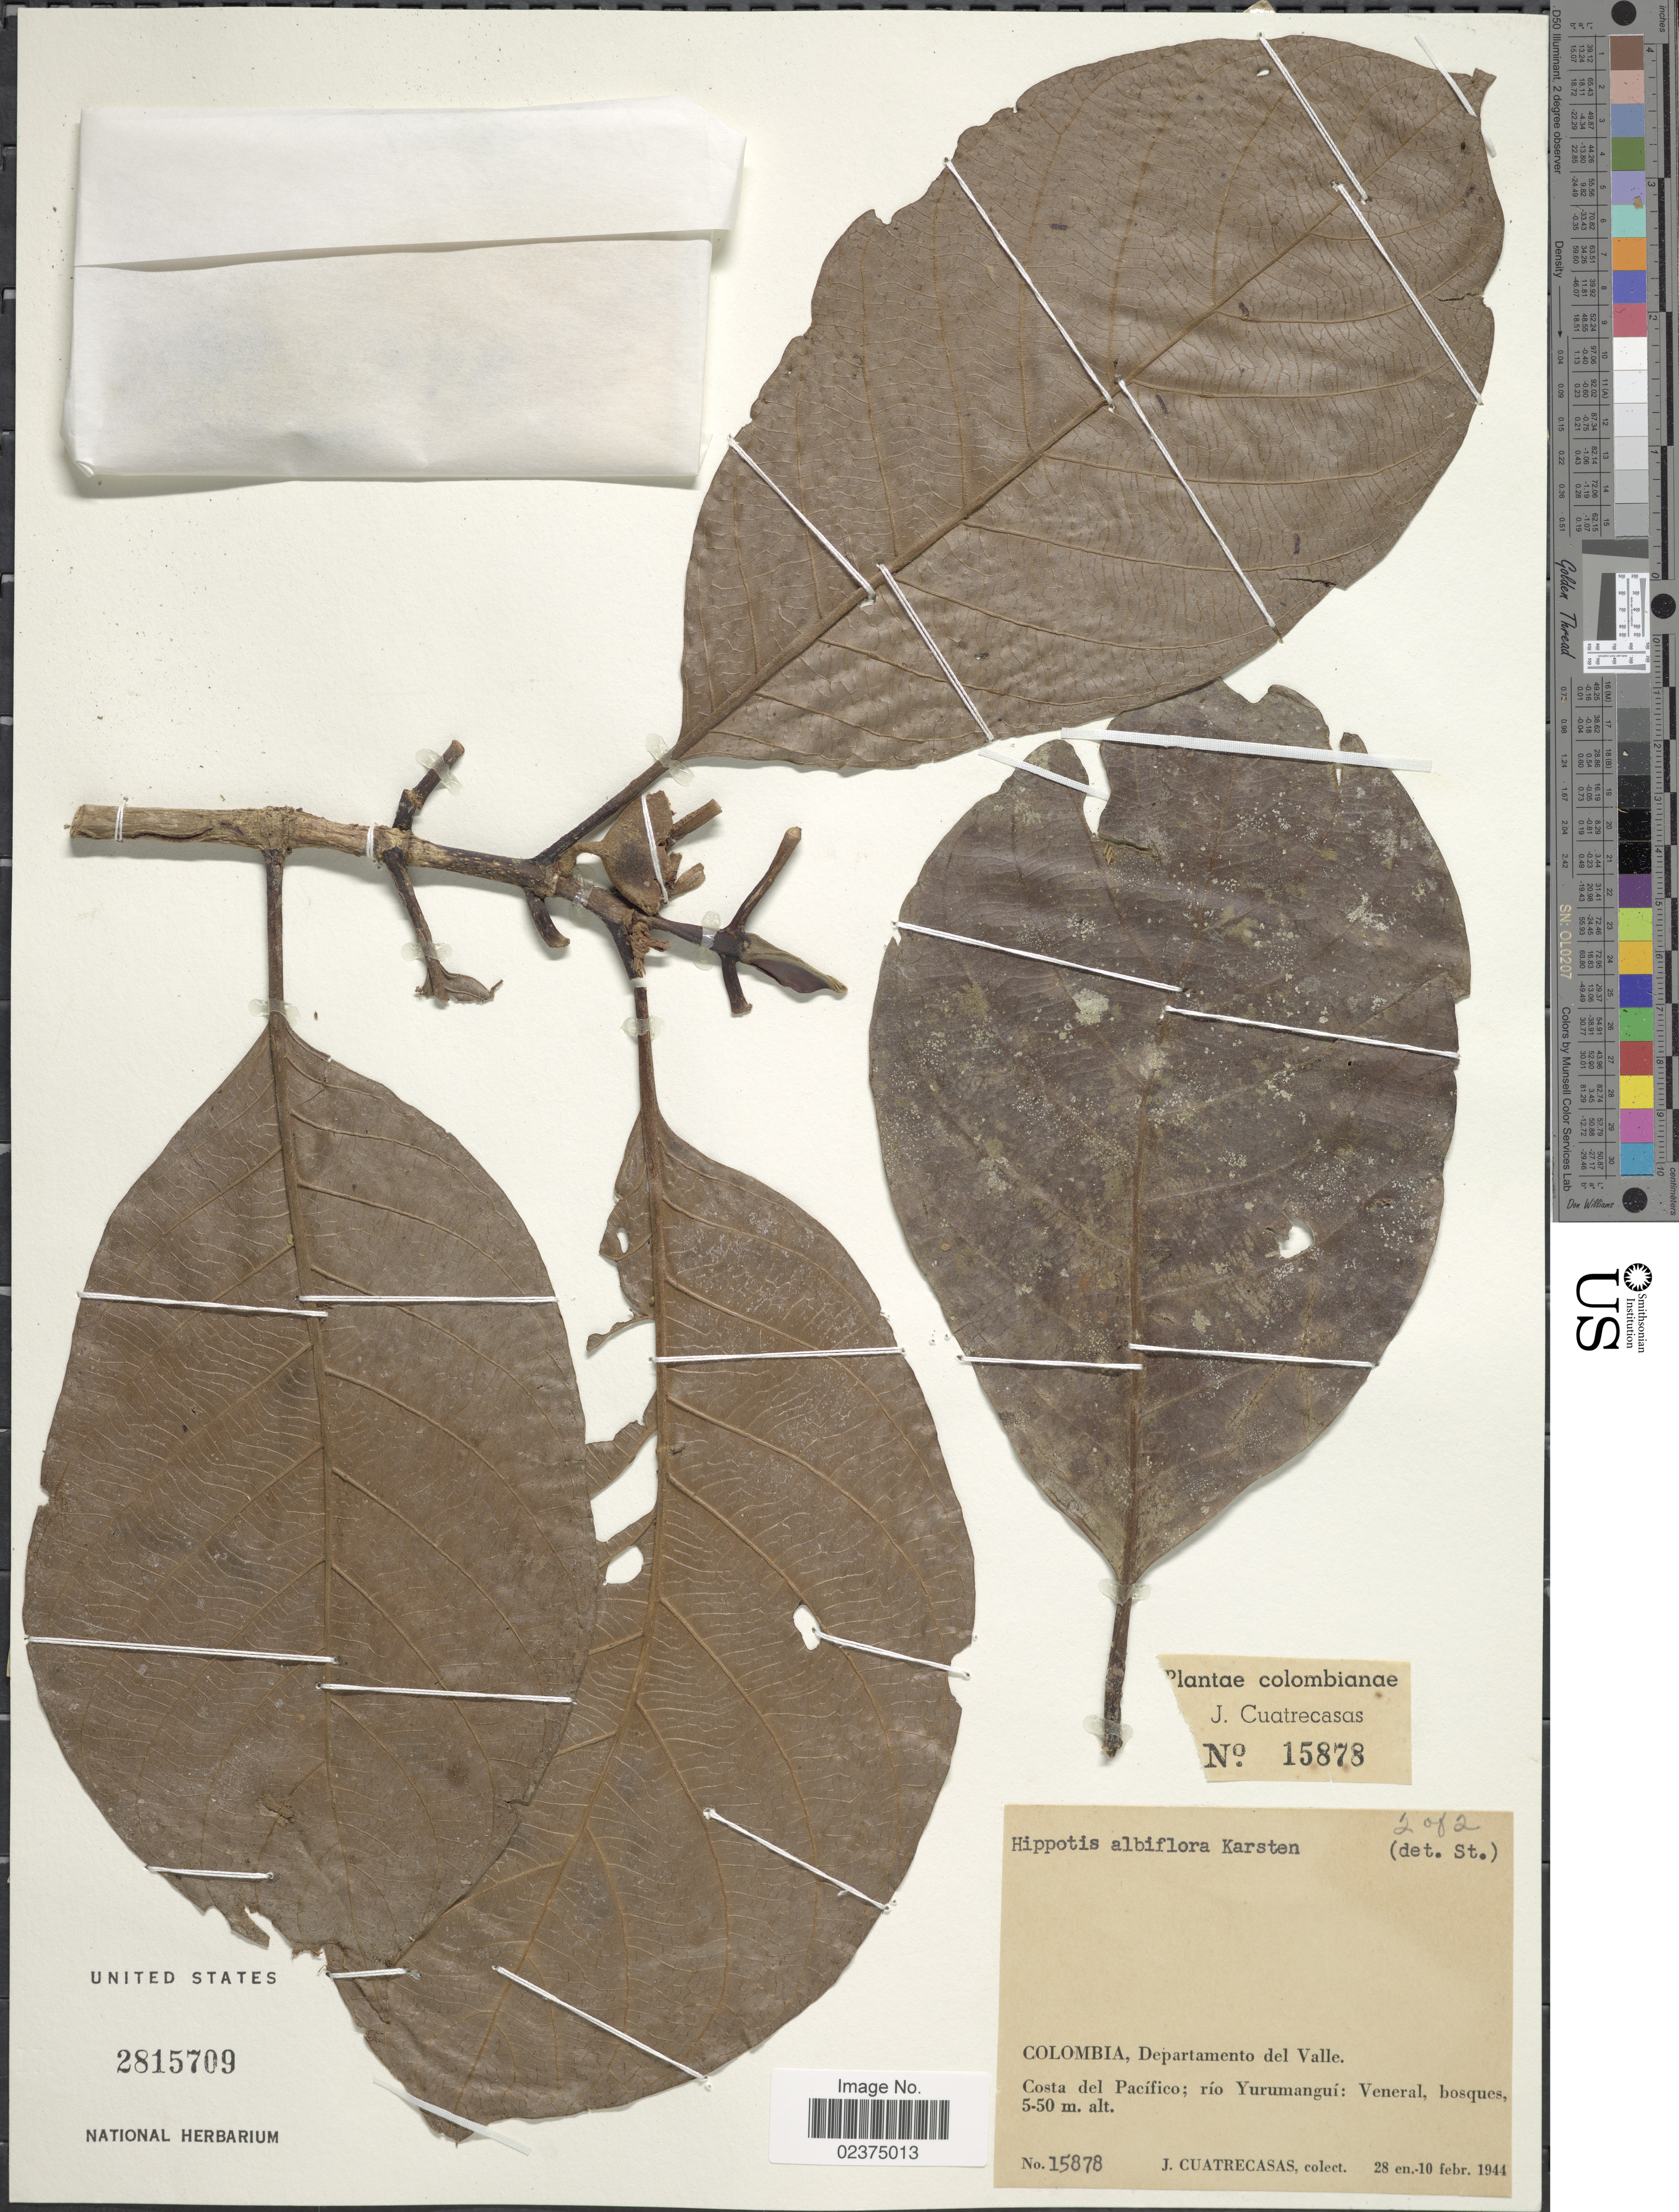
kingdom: Plantae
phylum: Tracheophyta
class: Magnoliopsida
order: Gentianales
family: Rubiaceae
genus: Hippotis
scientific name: Hippotis albiflora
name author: H. Karst.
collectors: J. Cuatrecasas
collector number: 15878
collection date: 1944-02-10/1944-02-28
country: Colombia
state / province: Valle del Cauca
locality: Departamento del Valle, Costa del Pacifico; rio Yurumangui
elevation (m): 5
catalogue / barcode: US 2815708